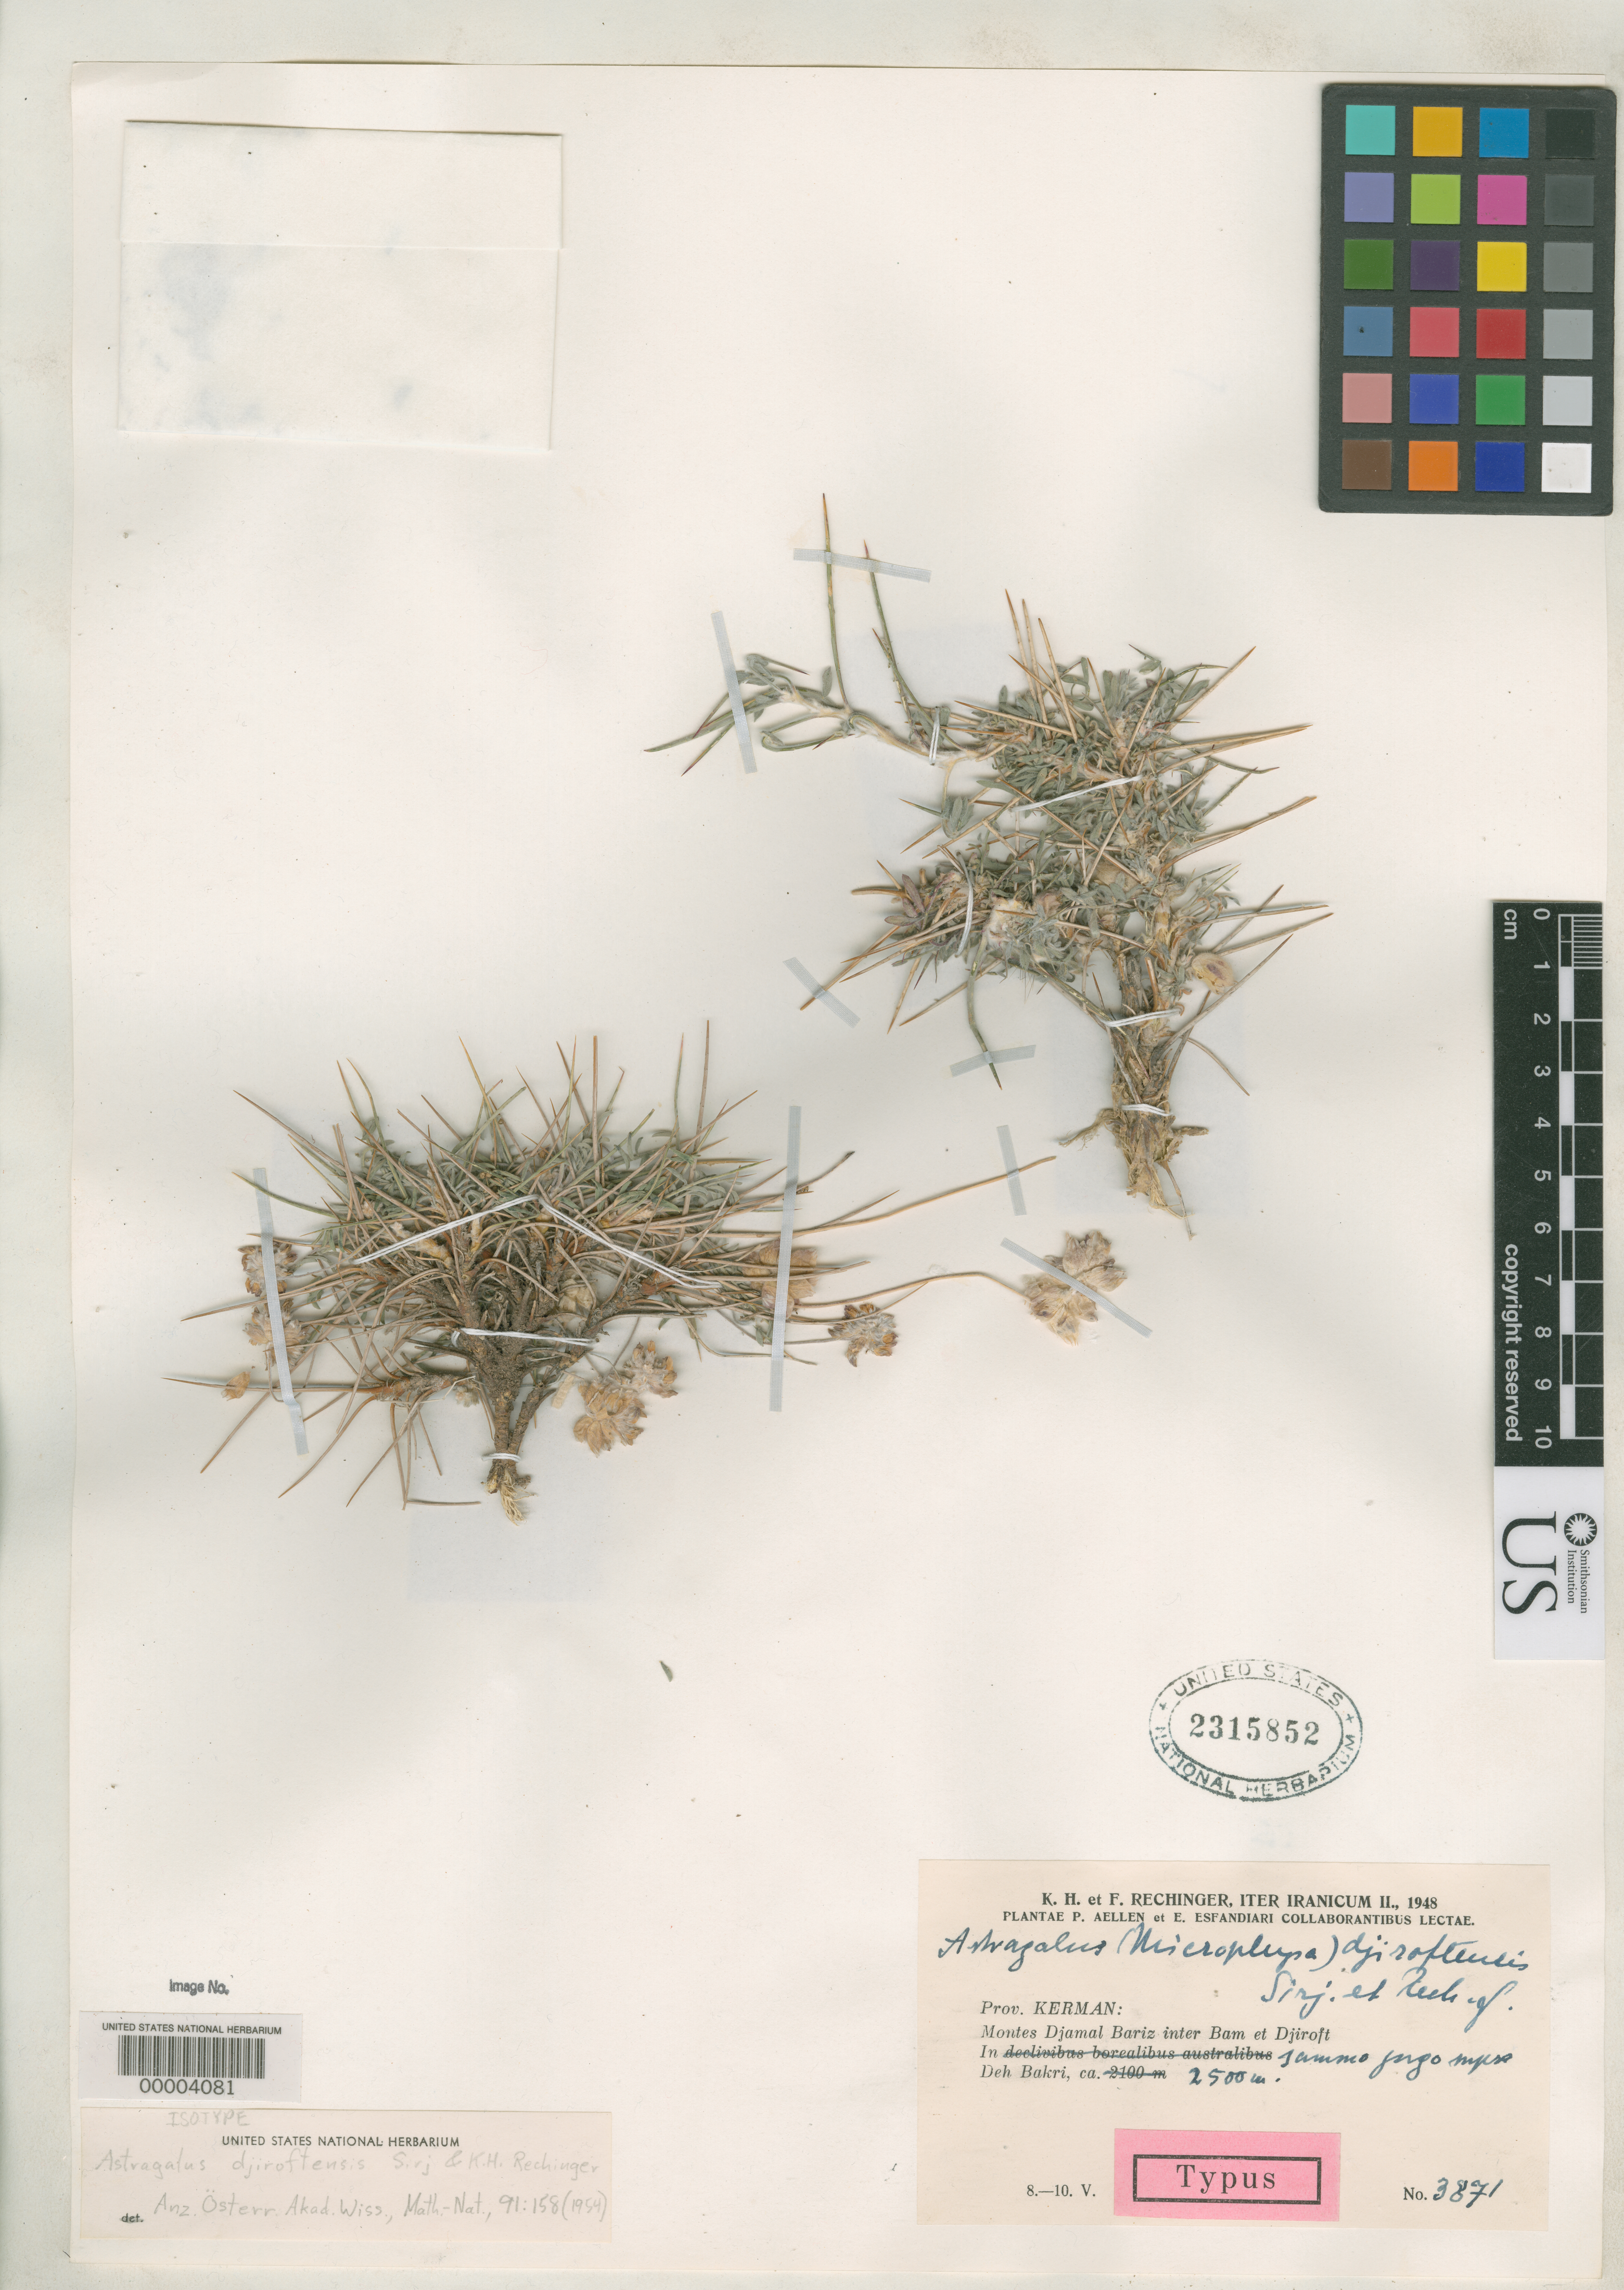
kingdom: Plantae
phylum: Tracheophyta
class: Magnoliopsida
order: Fabales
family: Fabaceae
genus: Astragalus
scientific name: Astragalus djiroftensis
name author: Širj. & Rech. f.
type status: Isotype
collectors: P. Aellen & E. Esfandiari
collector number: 3871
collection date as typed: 08 May 1948 to 10 May 1948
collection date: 1948-05-08/1948-05-10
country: Iran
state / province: Kerman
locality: Bam to Djiroft, Deh Bakri, Djamal Bariz.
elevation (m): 2500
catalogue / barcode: US 2315852